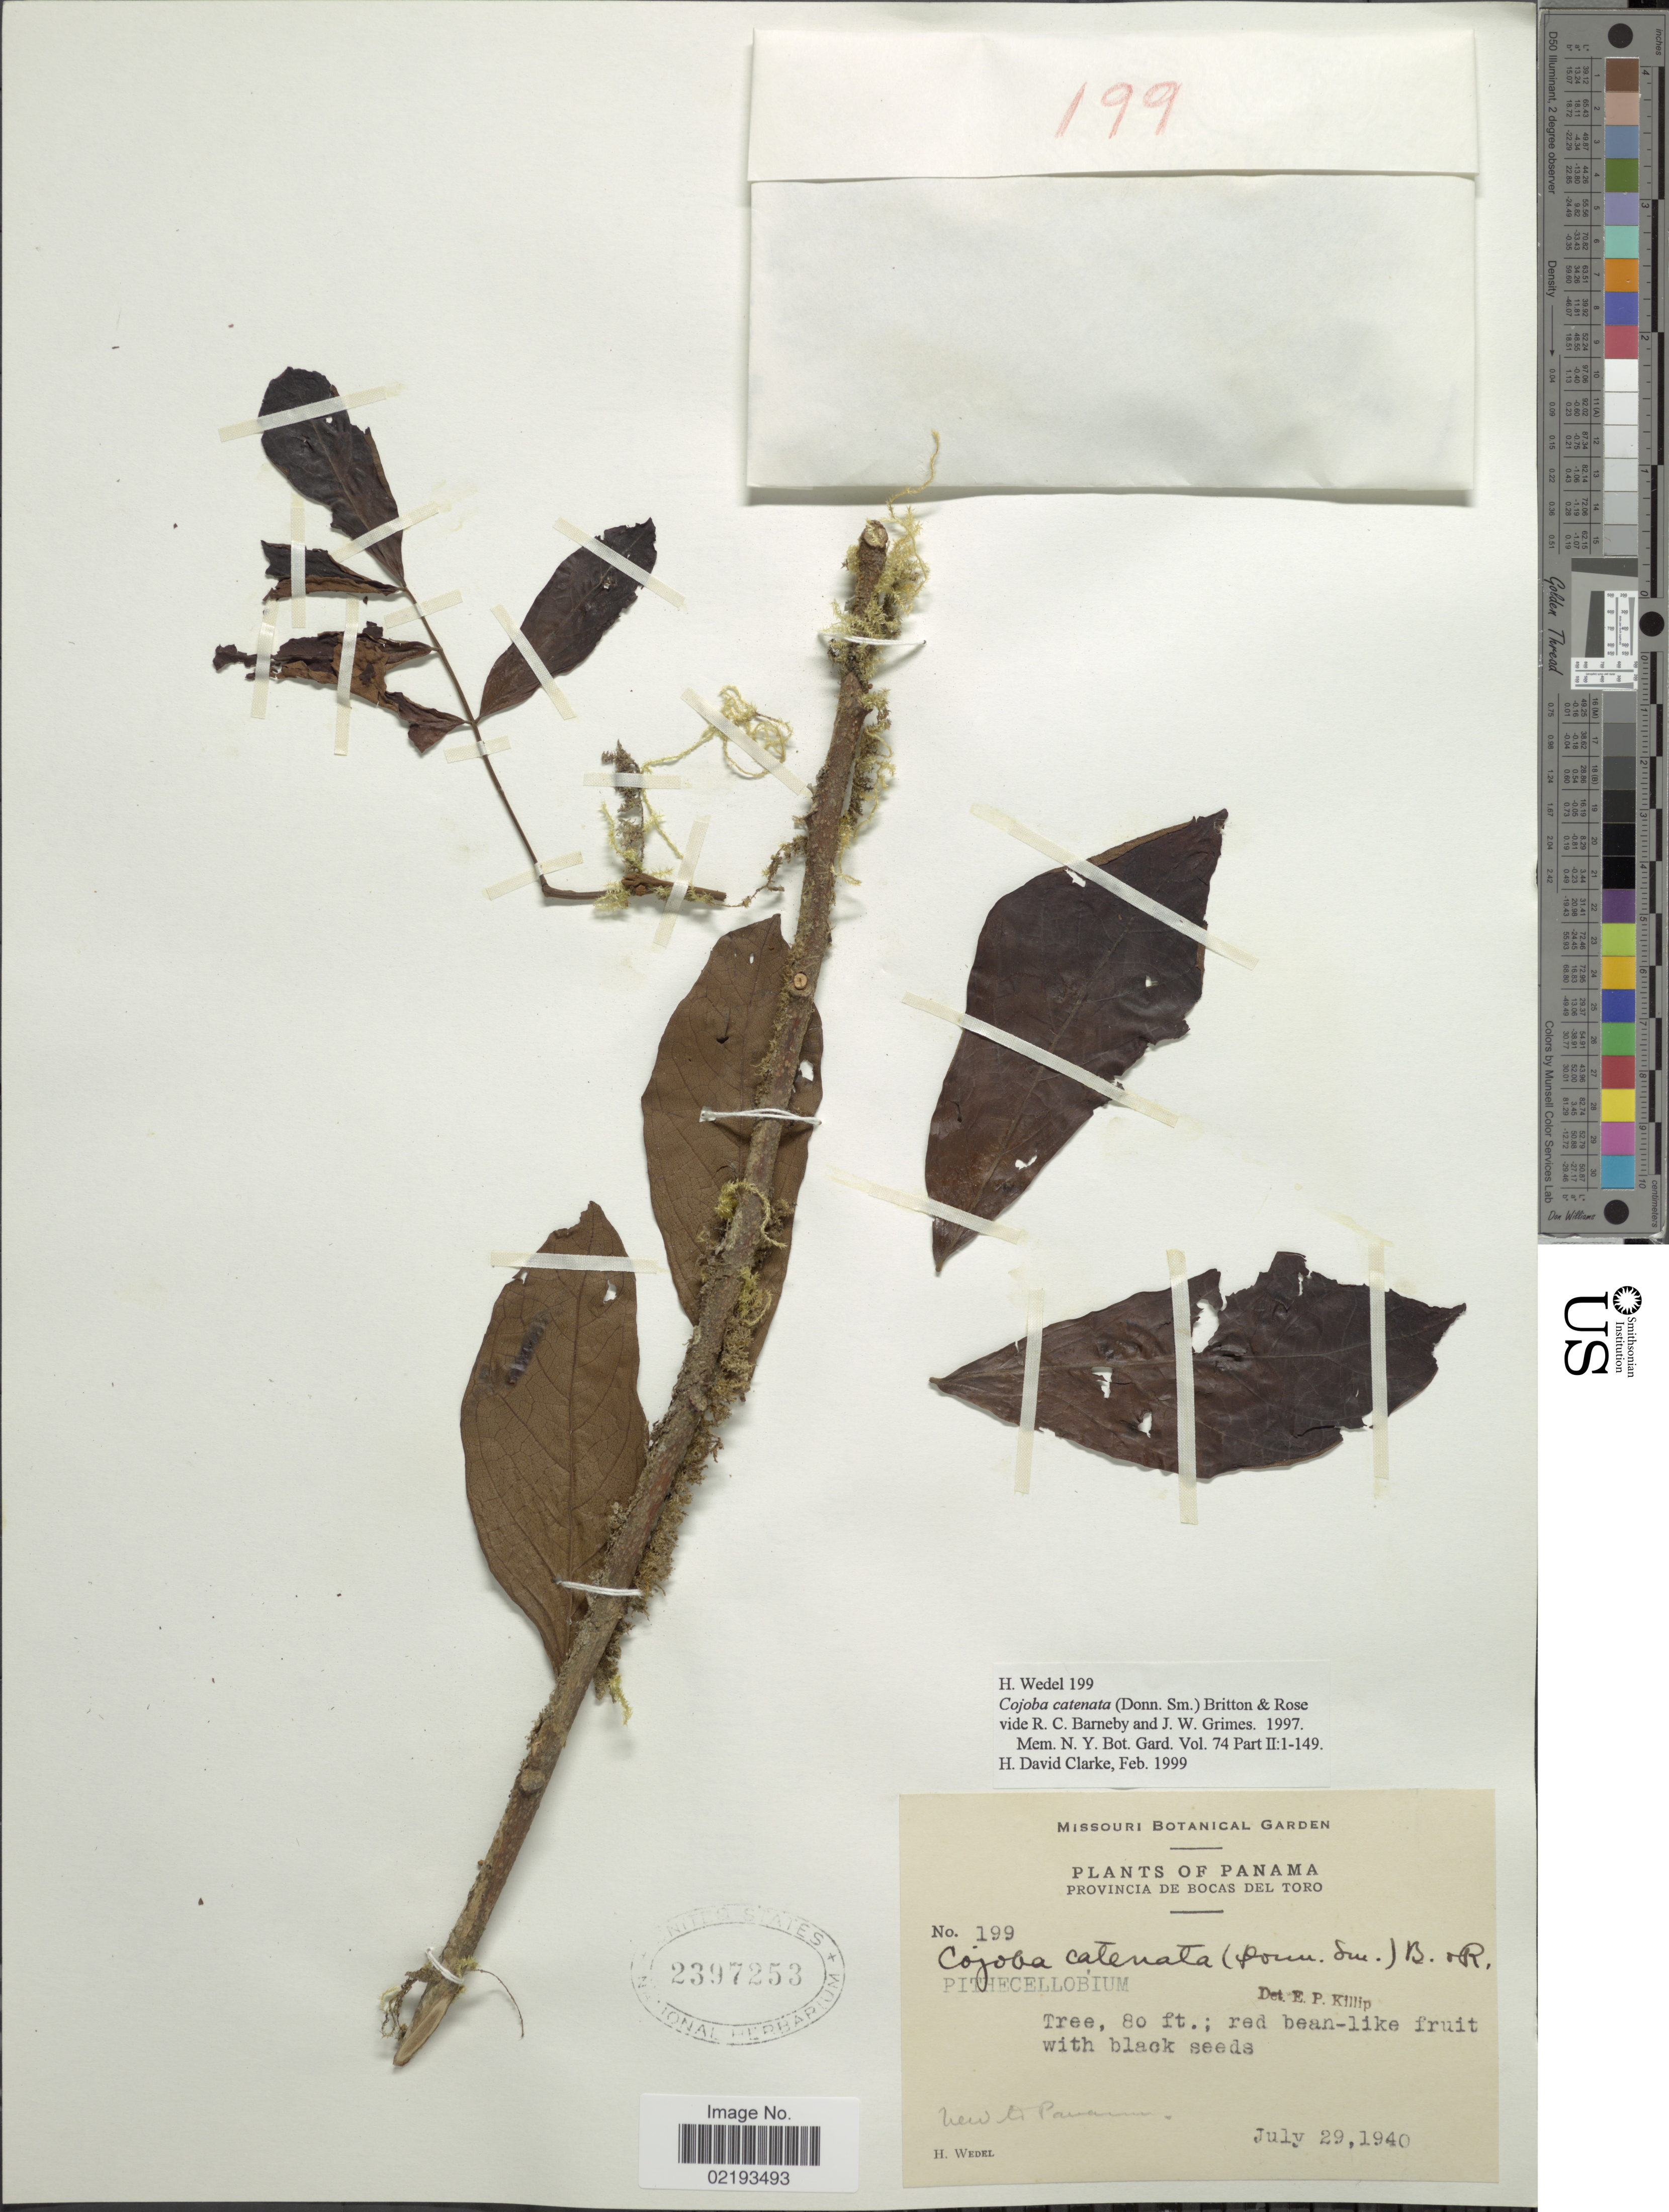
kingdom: Plantae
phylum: Tracheophyta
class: Magnoliopsida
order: Fabales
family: Fabaceae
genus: Cojoba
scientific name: Cojoba catenata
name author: (Donn. Sm.) Britton & Rose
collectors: H. von Wedel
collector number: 199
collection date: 1940-07-29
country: Panama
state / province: Bocas del Toro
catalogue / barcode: US 2397253